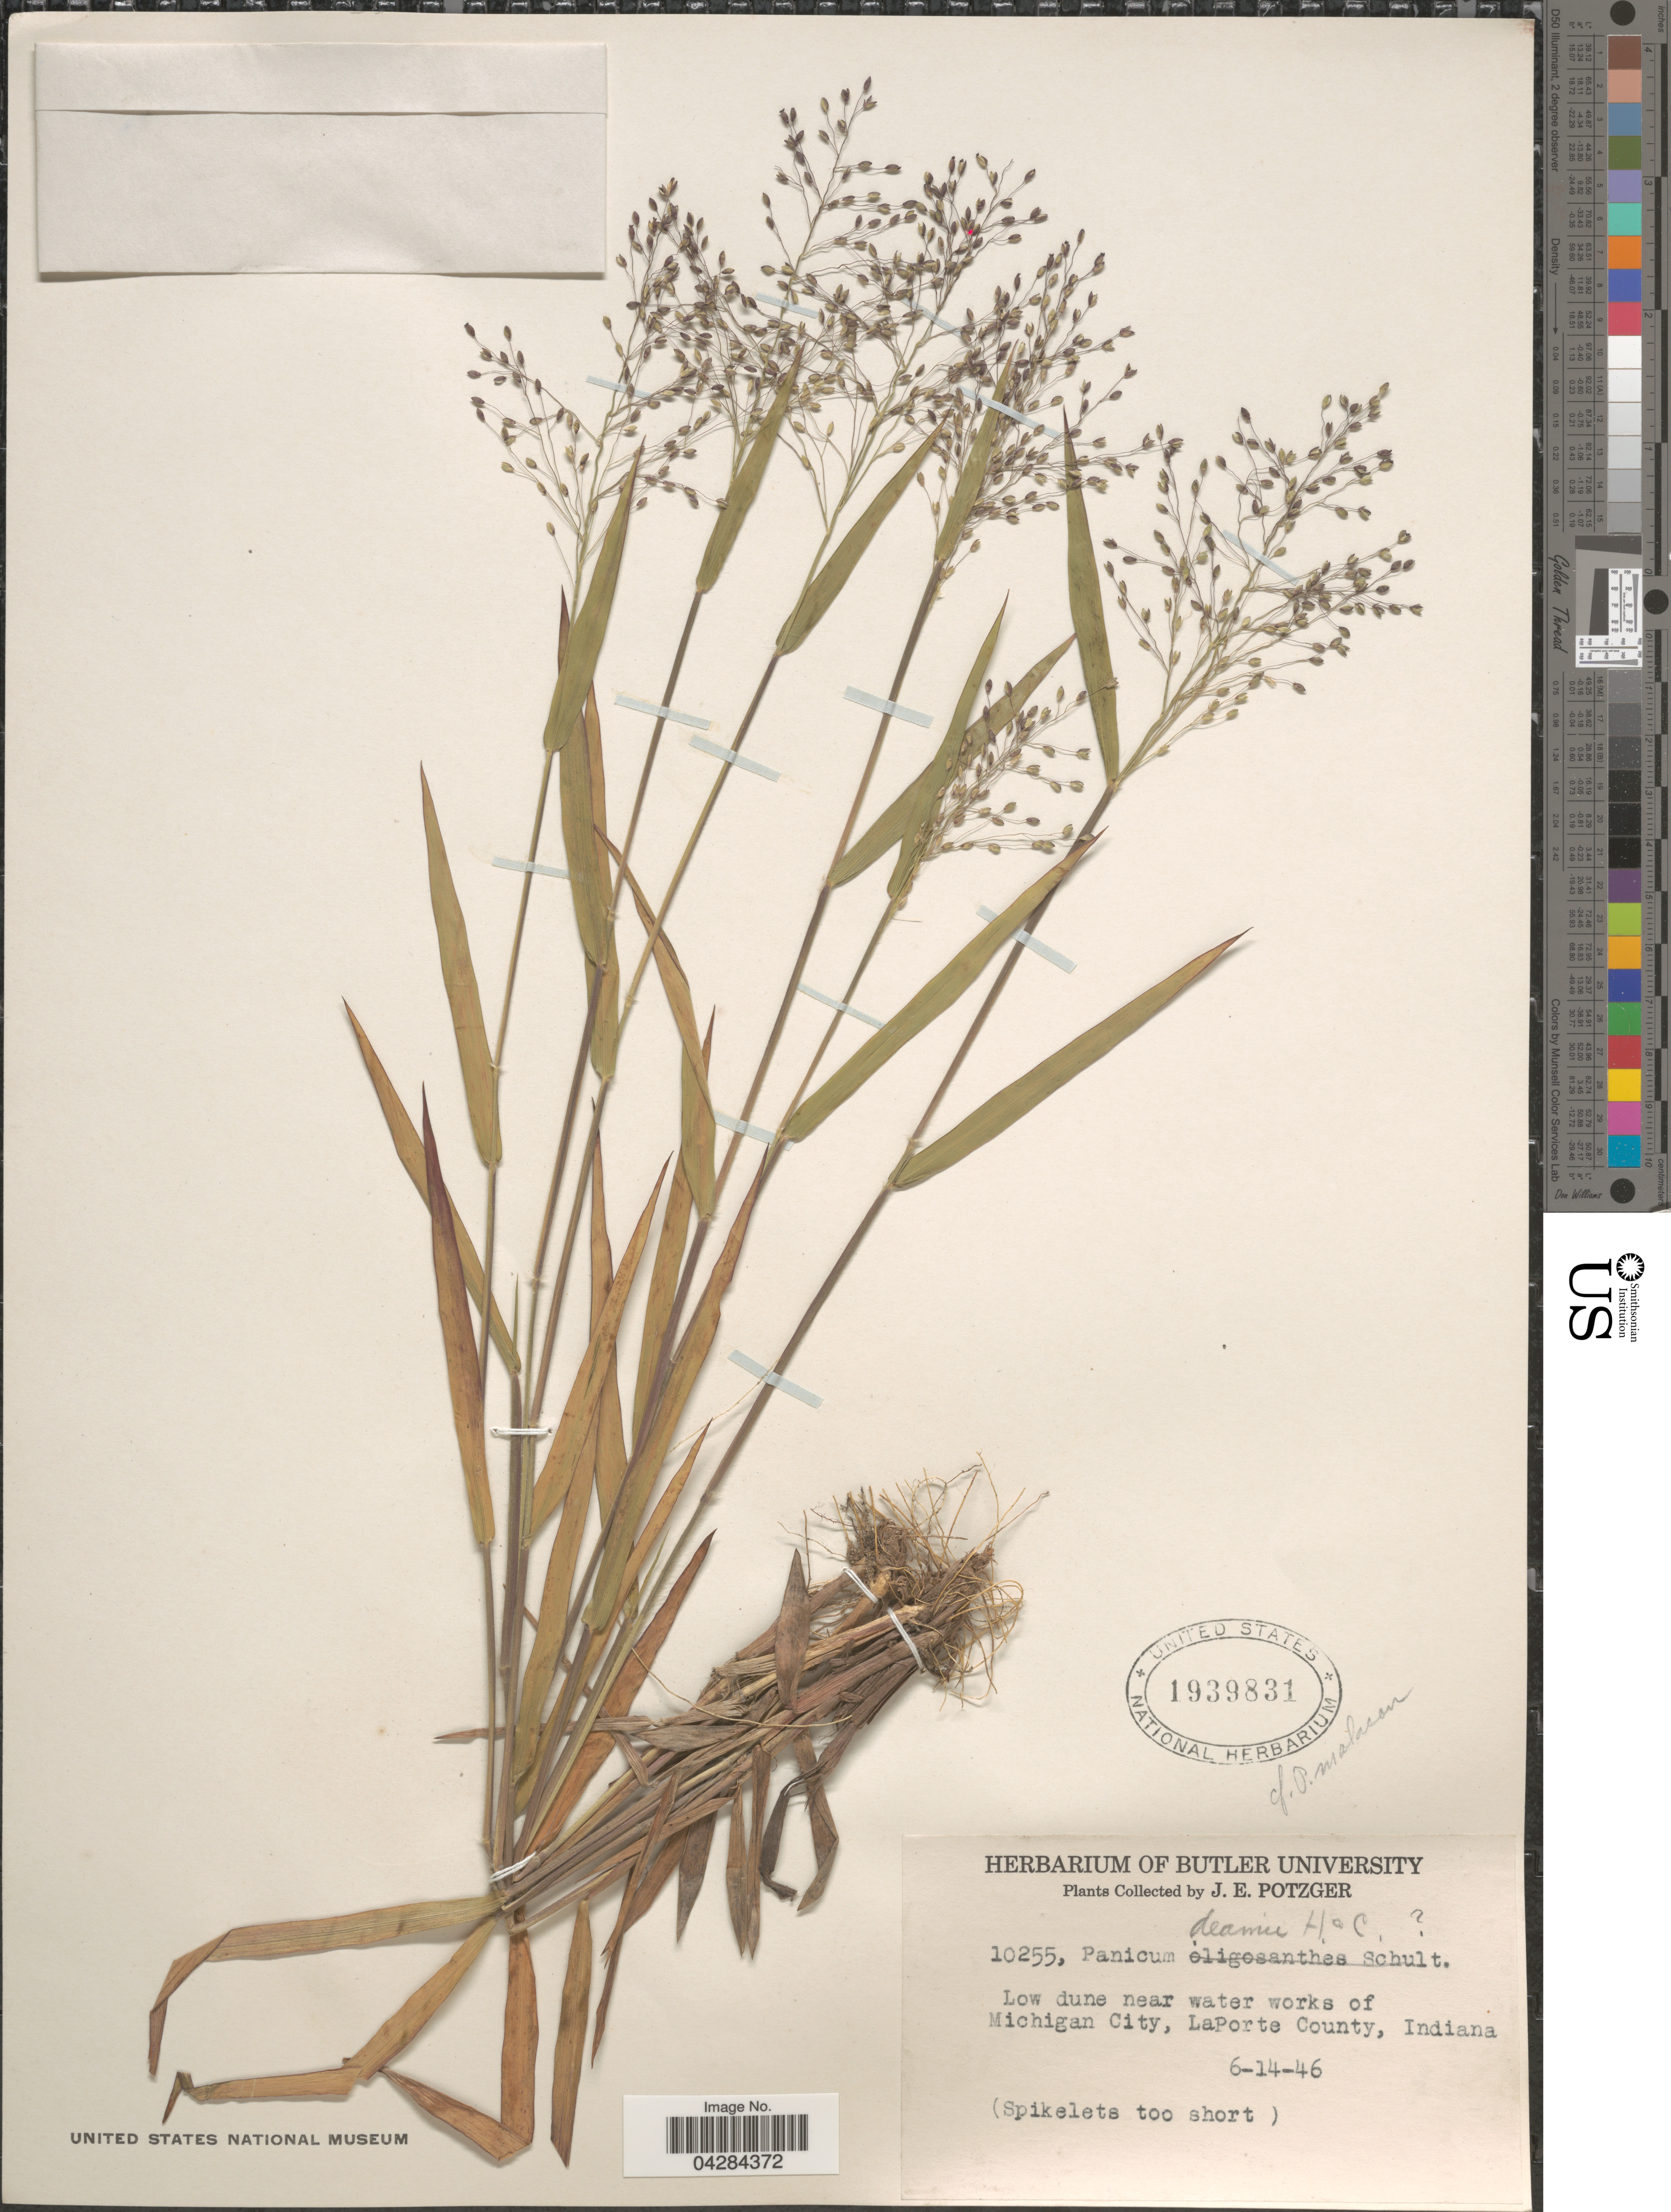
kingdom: Plantae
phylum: Tracheophyta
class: Liliopsida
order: Poales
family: Poaceae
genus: Dichanthelium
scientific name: Dichanthelium ovale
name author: (Elliott) Gould & C.A. Clark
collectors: J. Potzger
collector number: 10255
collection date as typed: Transcribed d/m/y: 14/6/46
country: United States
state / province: Indiana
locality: Low dune near water works of Michigan City, LaPorte County.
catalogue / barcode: US 1939831